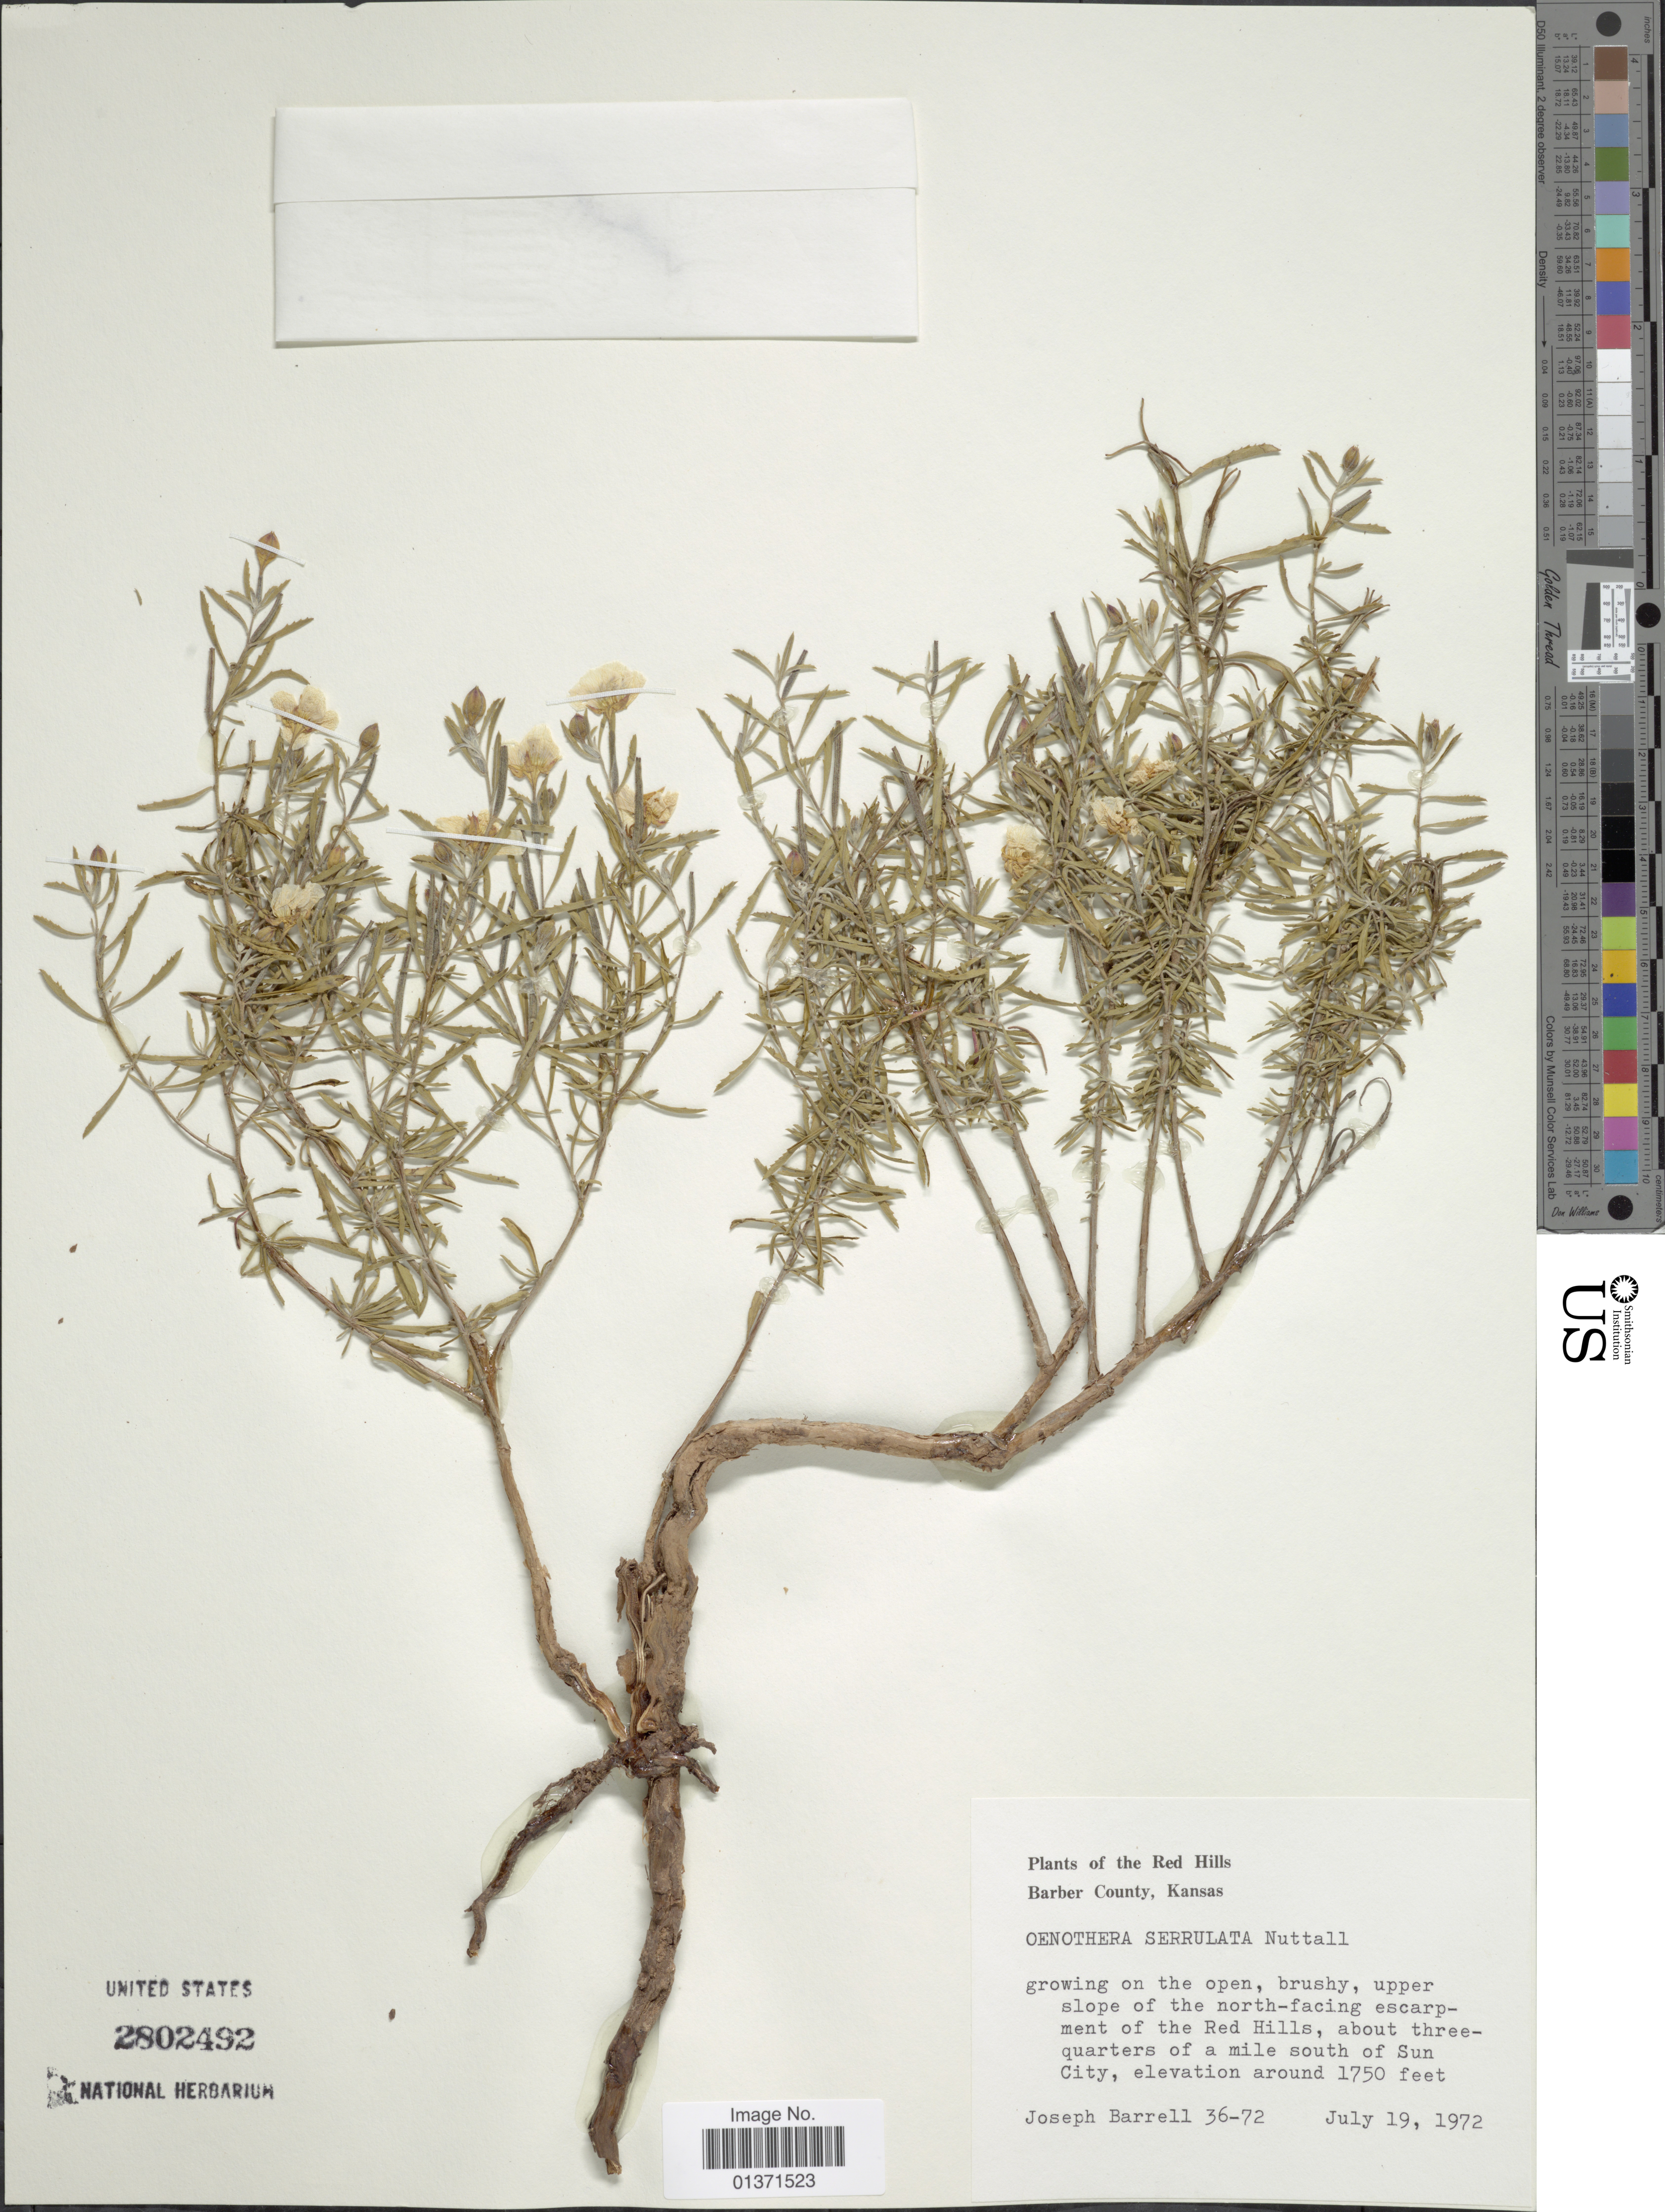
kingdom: Plantae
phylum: Tracheophyta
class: Magnoliopsida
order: Myrtales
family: Onagraceae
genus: Oenothera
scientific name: Oenothera serrulata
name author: Nutt.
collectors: J. Barrell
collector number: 36-72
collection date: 1972-07-19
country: United States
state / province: Kansas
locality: Red HIlls, Barber County, upper slope of the north-facing escarpment of the Red Hills, about three-quarters of a mile south of Sun City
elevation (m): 533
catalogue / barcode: US 2802492